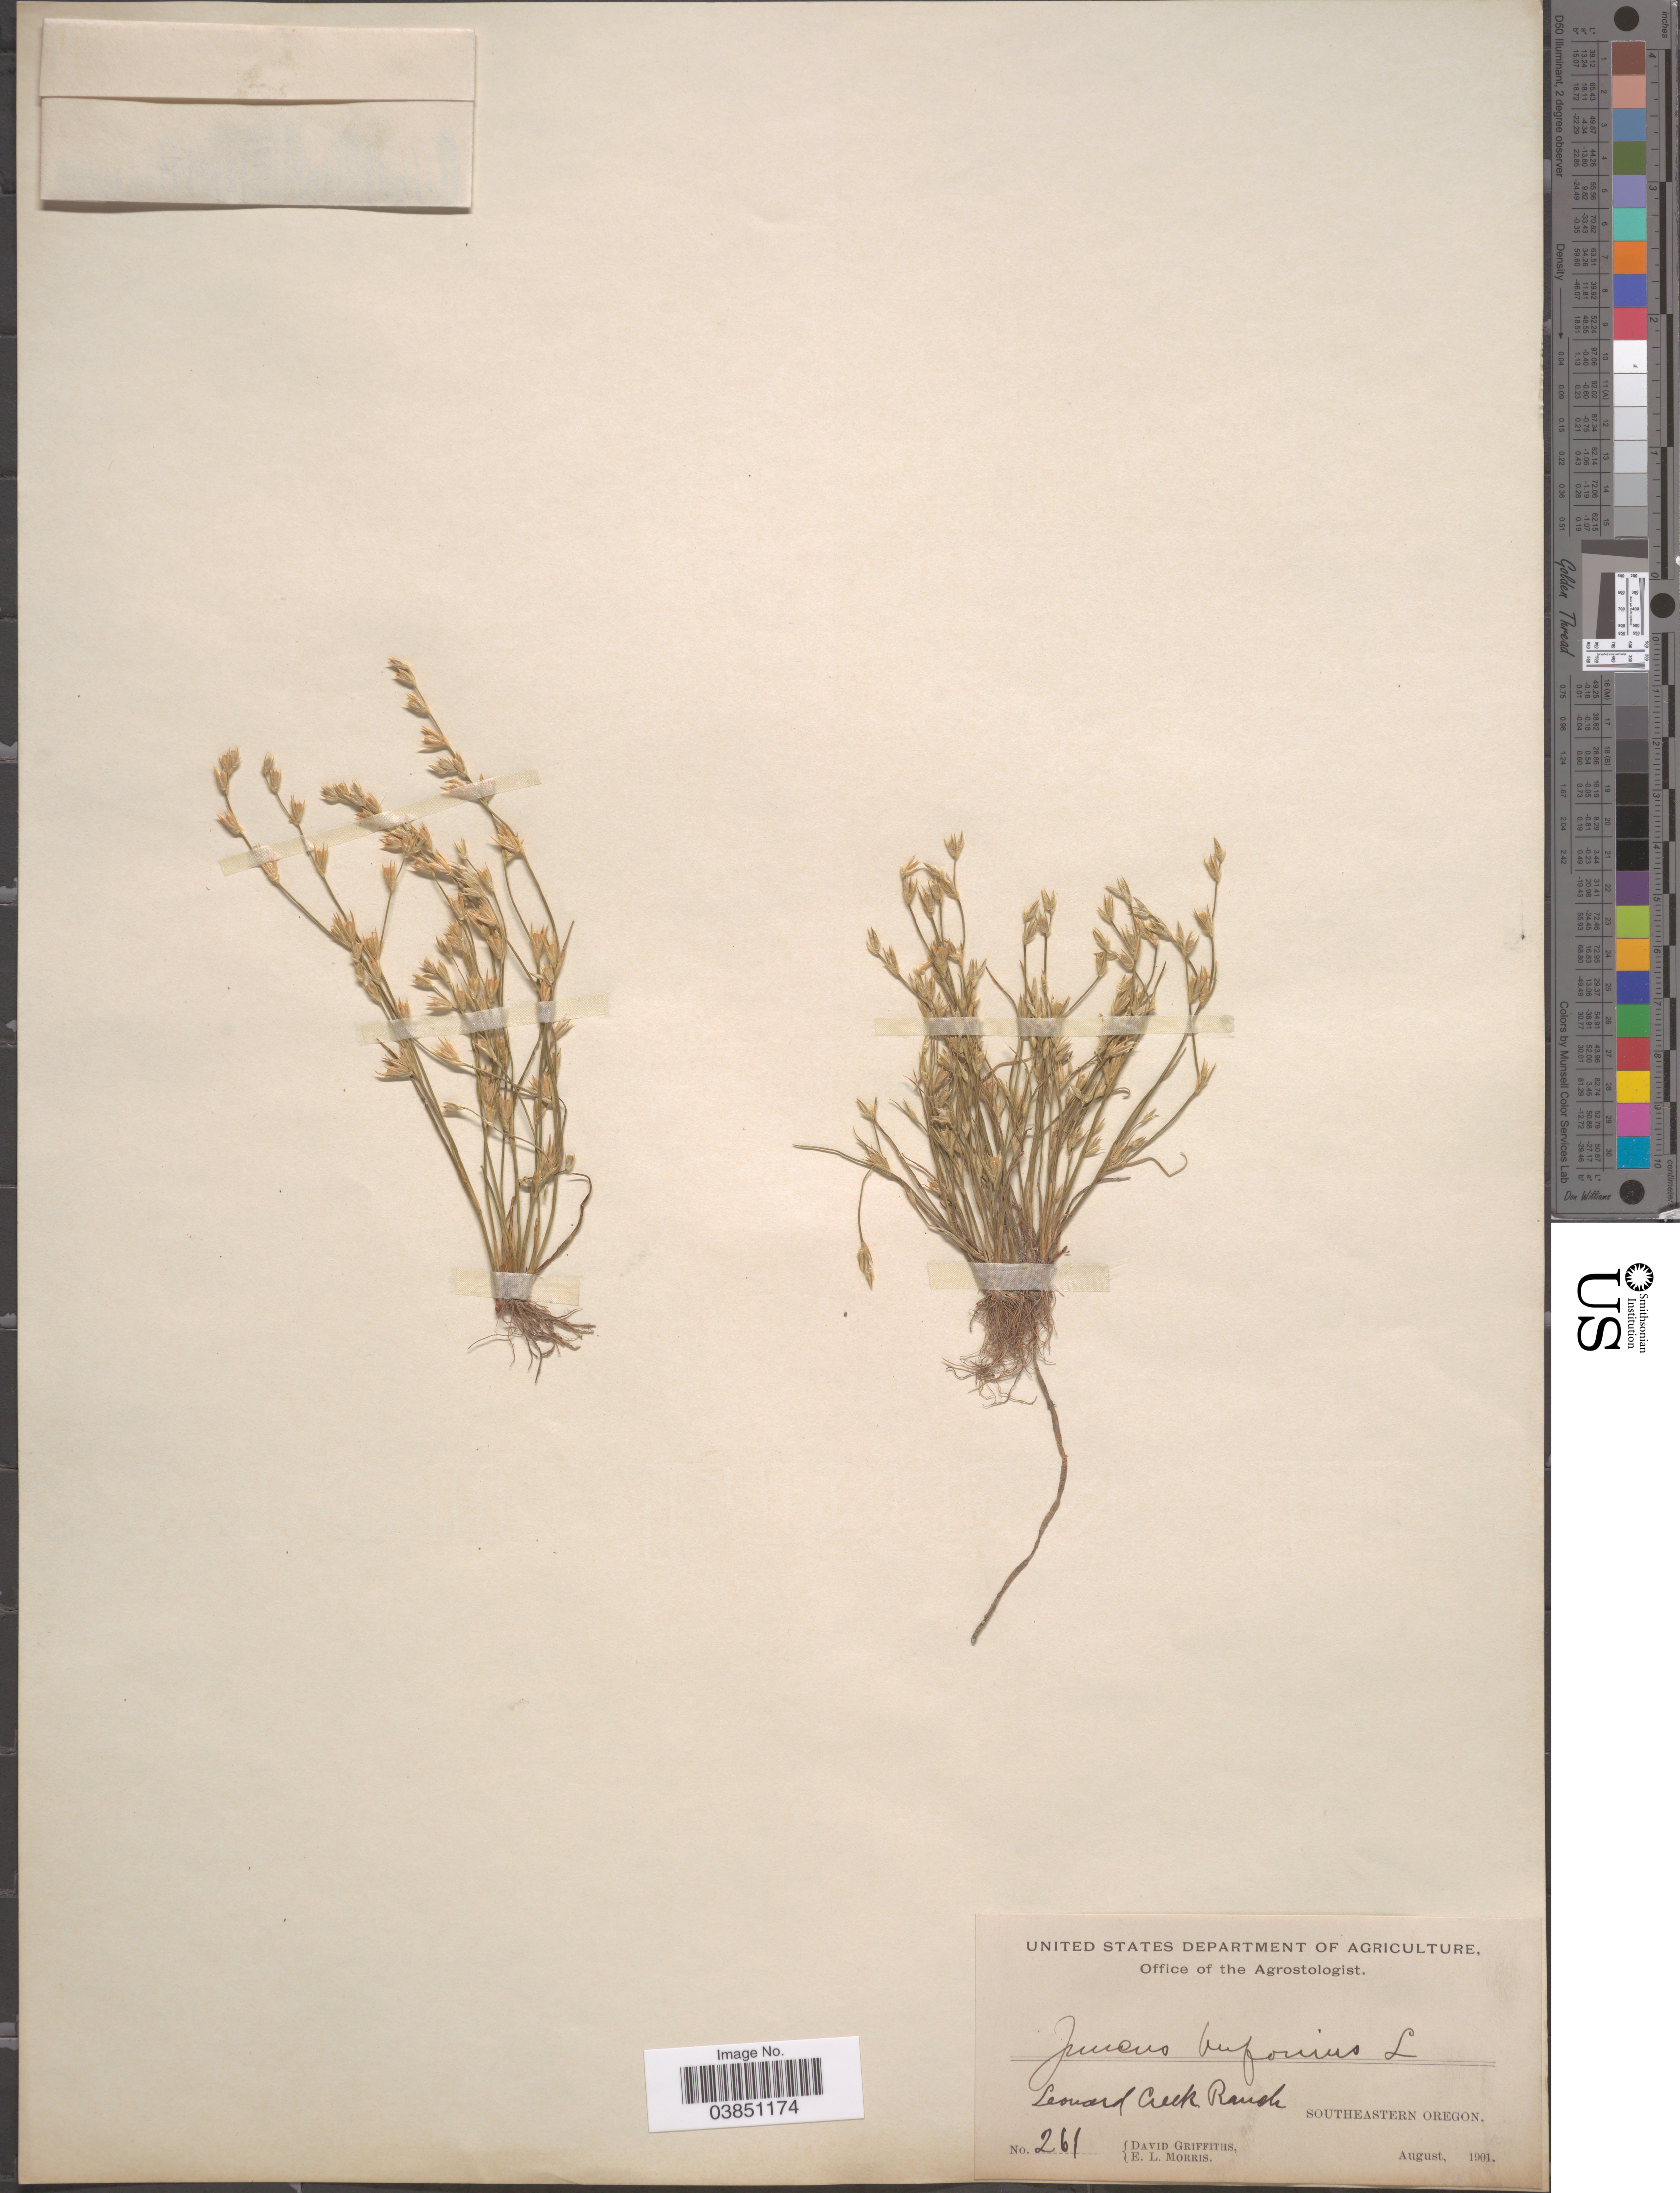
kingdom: Plantae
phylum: Tracheophyta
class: Liliopsida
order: Poales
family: Juncaceae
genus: Juncus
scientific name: Juncus bufonius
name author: L.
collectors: D. Griffiths & E. Morris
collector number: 261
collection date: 1901-08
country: United States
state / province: Oregon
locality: Leonard Creek Ranch, Southeastern Oregon.